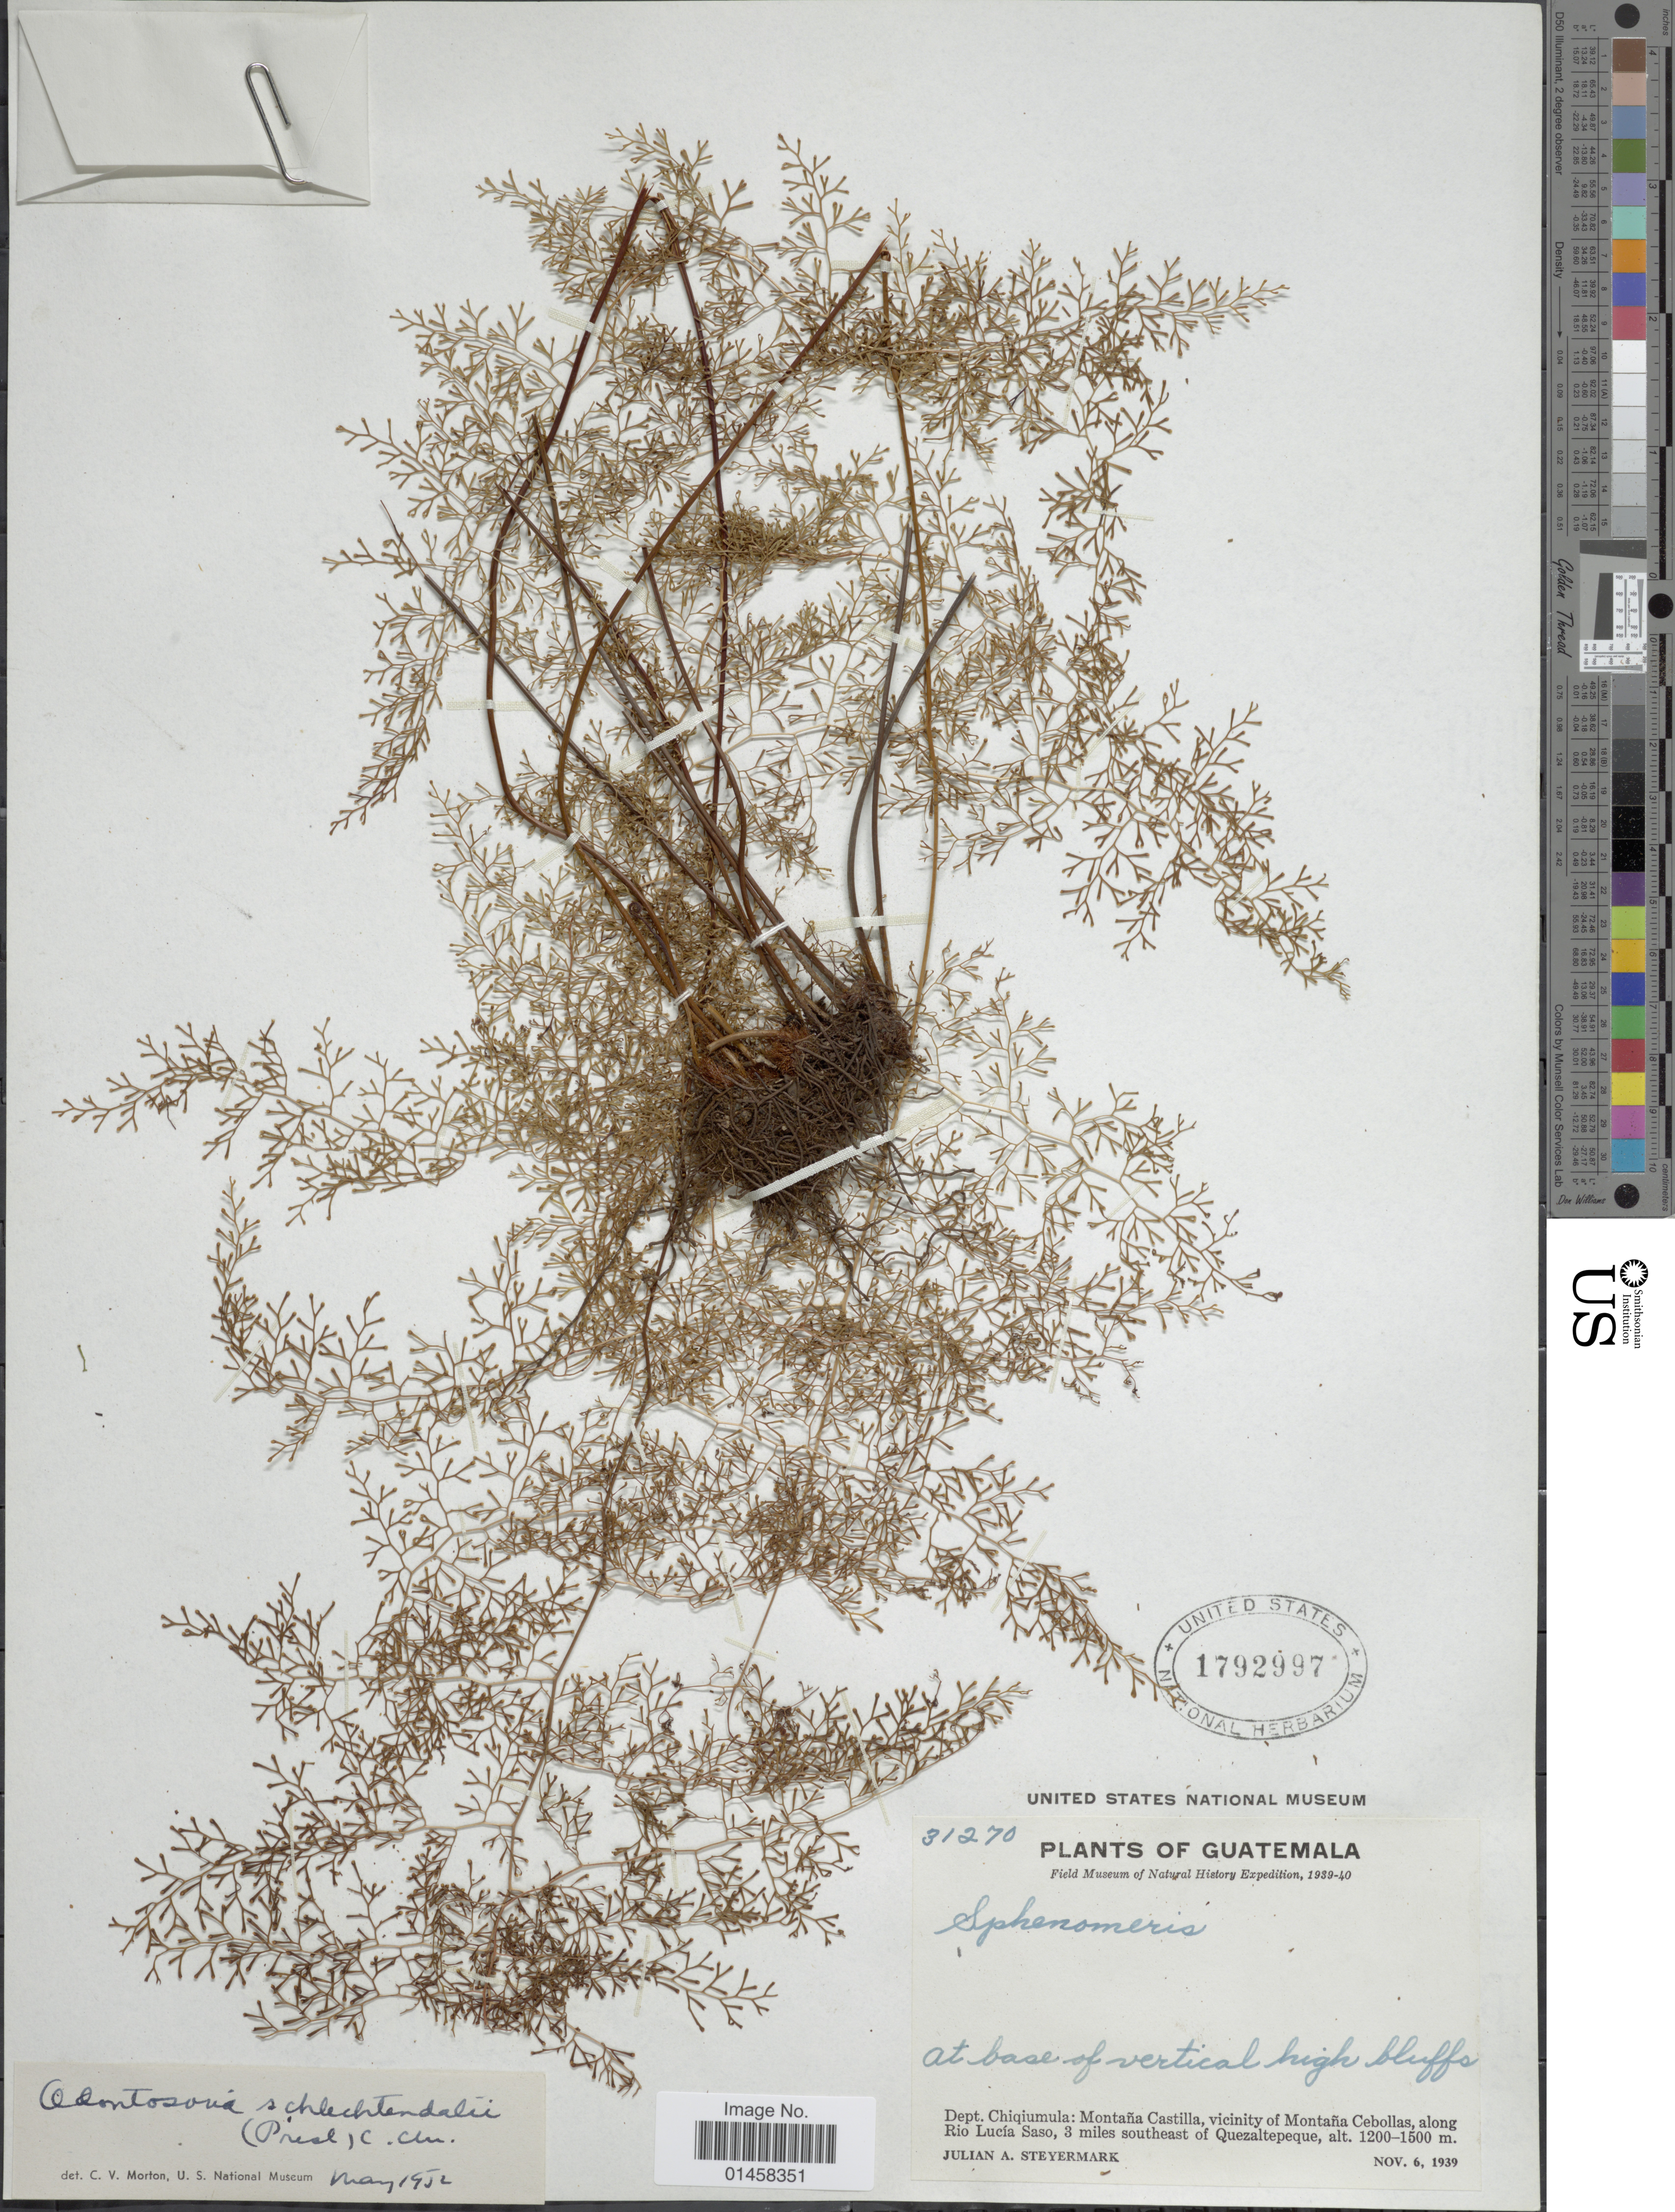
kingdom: Plantae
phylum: Tracheophyta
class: Polypodiopsida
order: Polypodiales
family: Lindsaeaceae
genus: Odontosoria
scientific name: Odontosoria schlechtendalii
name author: (C. Presl) C. Chr.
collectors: J. Steyermark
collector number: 31270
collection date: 1939-11-06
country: Guatemala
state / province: Chiquimula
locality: Montaña Castilla, vicinity of Montaña Cebollas, along Rio Lucía Saso, 3 miles southeaast of Quezaltepeque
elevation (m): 1200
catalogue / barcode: US 1792997